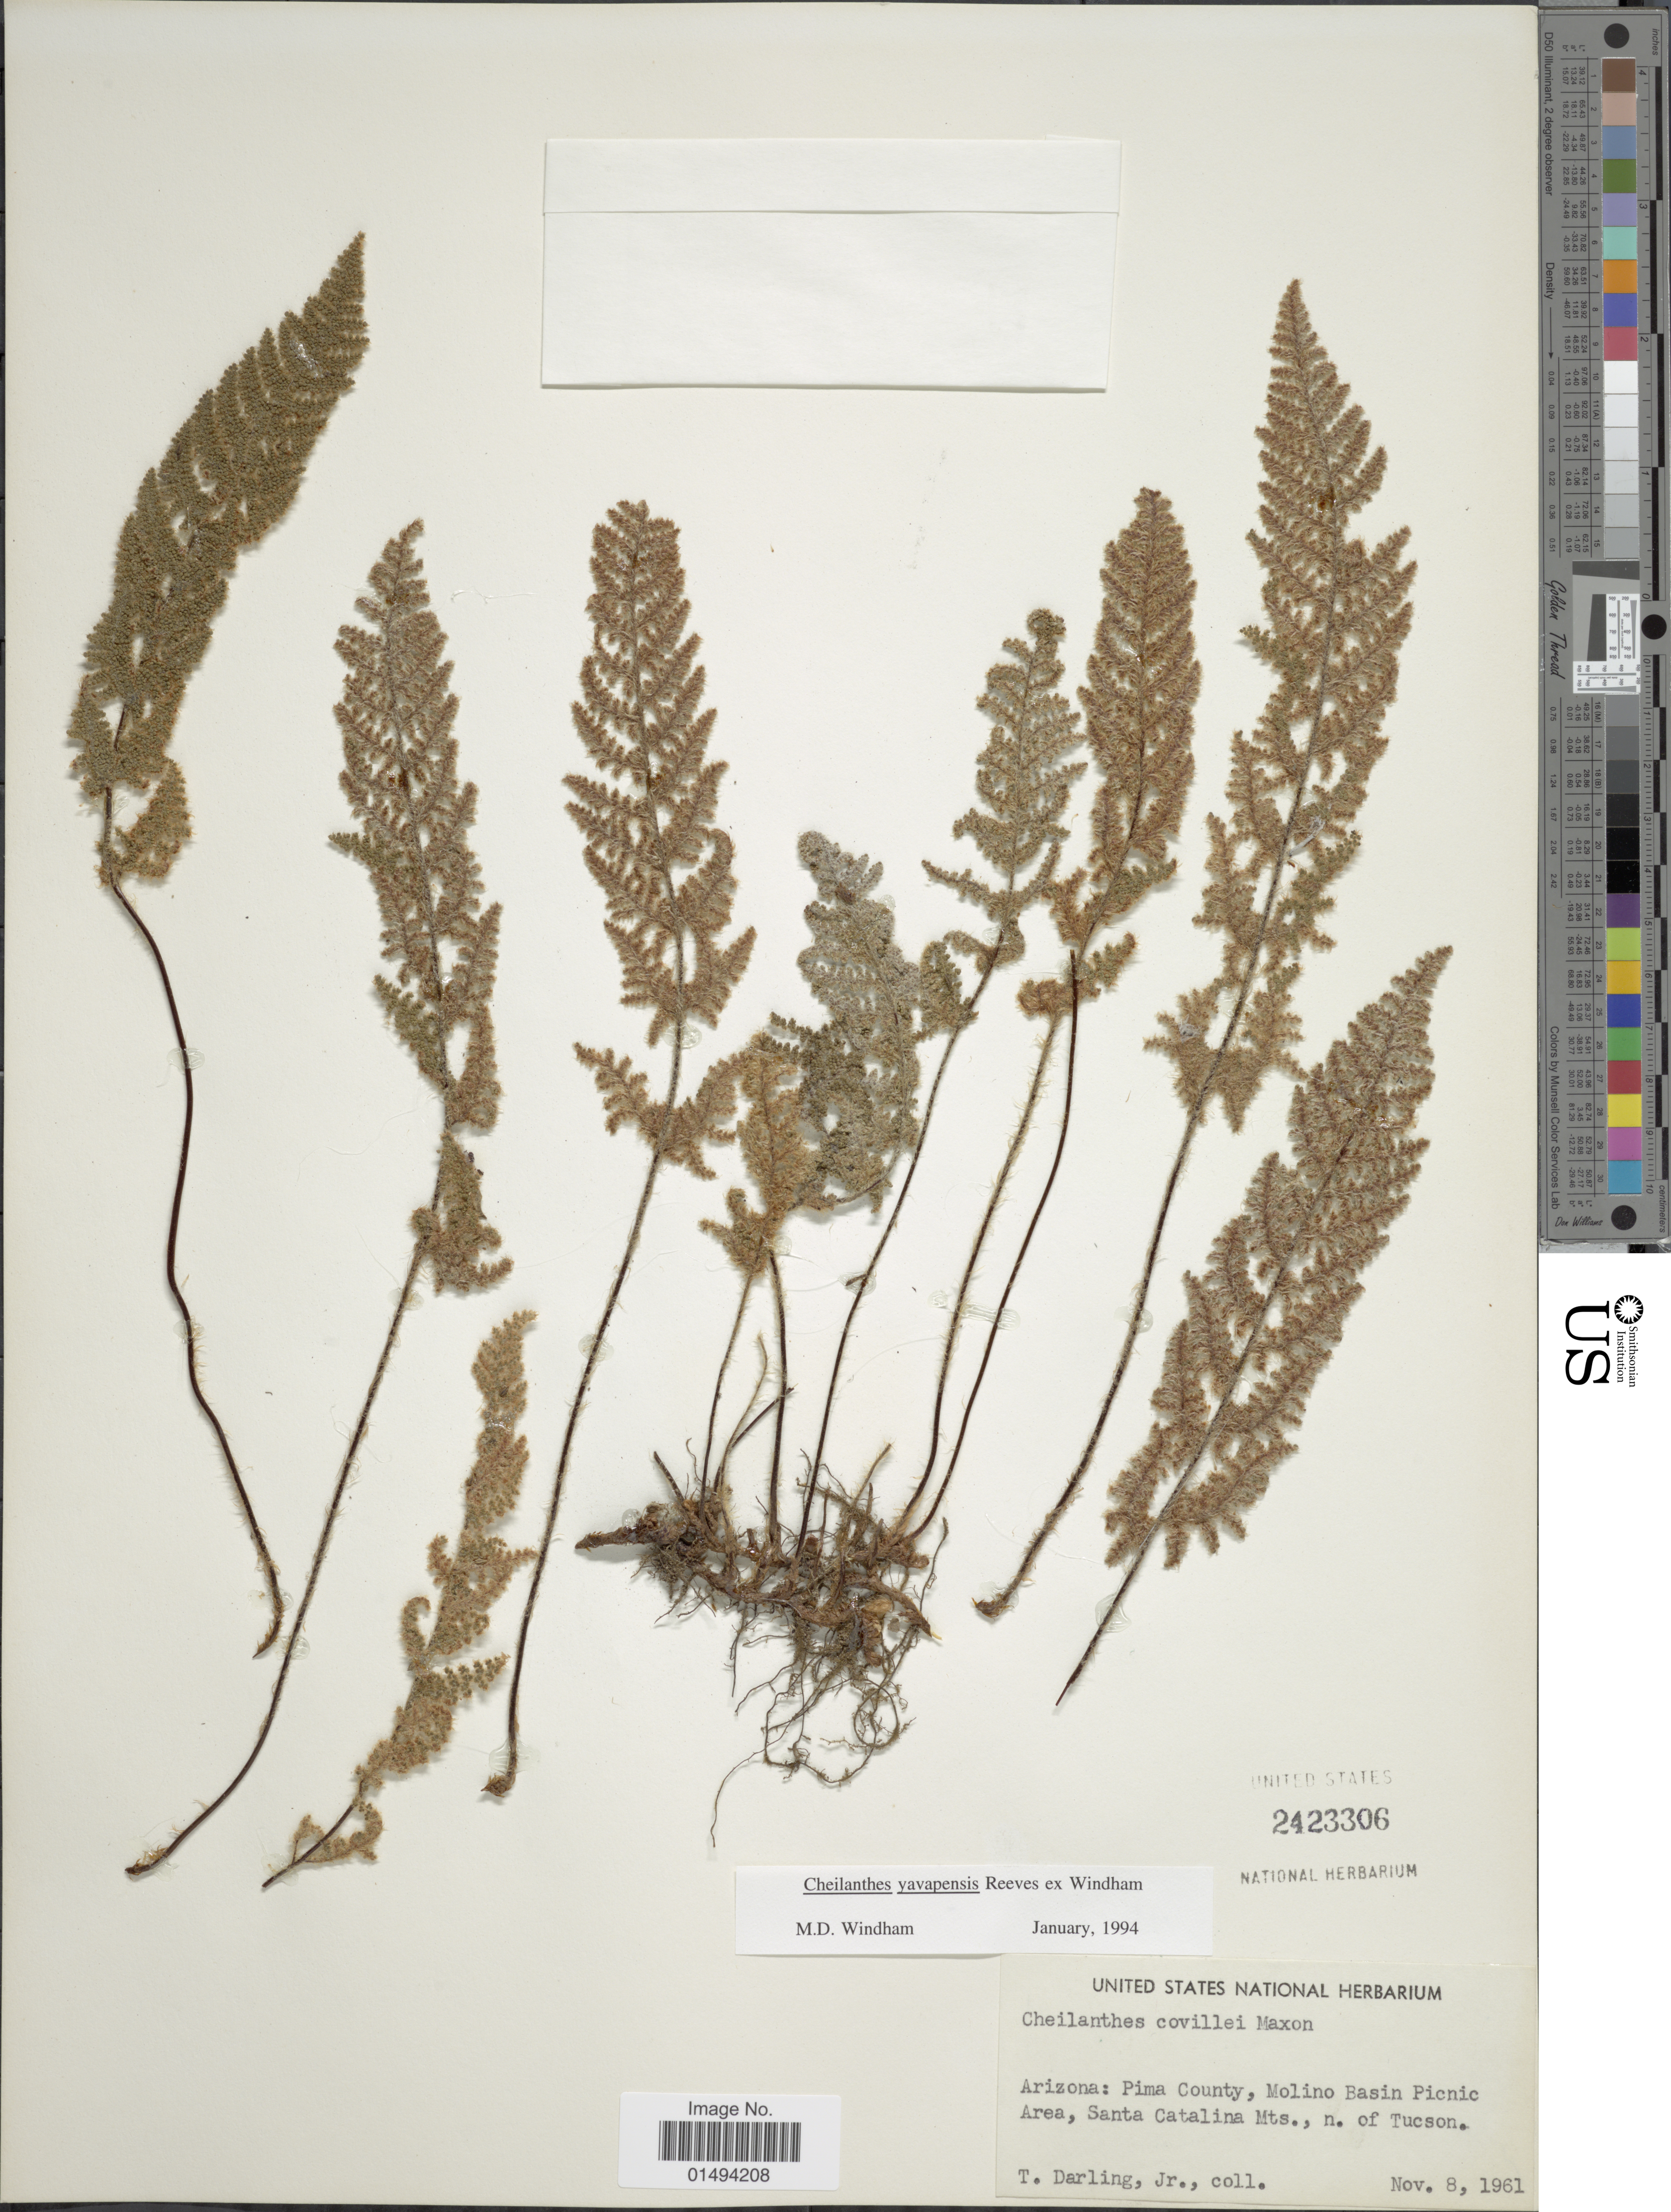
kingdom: Plantae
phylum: Tracheophyta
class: Polypodiopsida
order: Polypodiales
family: Pteridaceae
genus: Myriopteris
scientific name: Myriopteris yavapensis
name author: (T. Reeves ex Windham) Grusz & Windham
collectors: T. Darling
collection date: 1961-11-08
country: United States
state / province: Arizona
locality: Pima County, Molino Basin Picnic Area, Santa Catalina Mts. n. of Tucson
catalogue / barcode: US 2423306